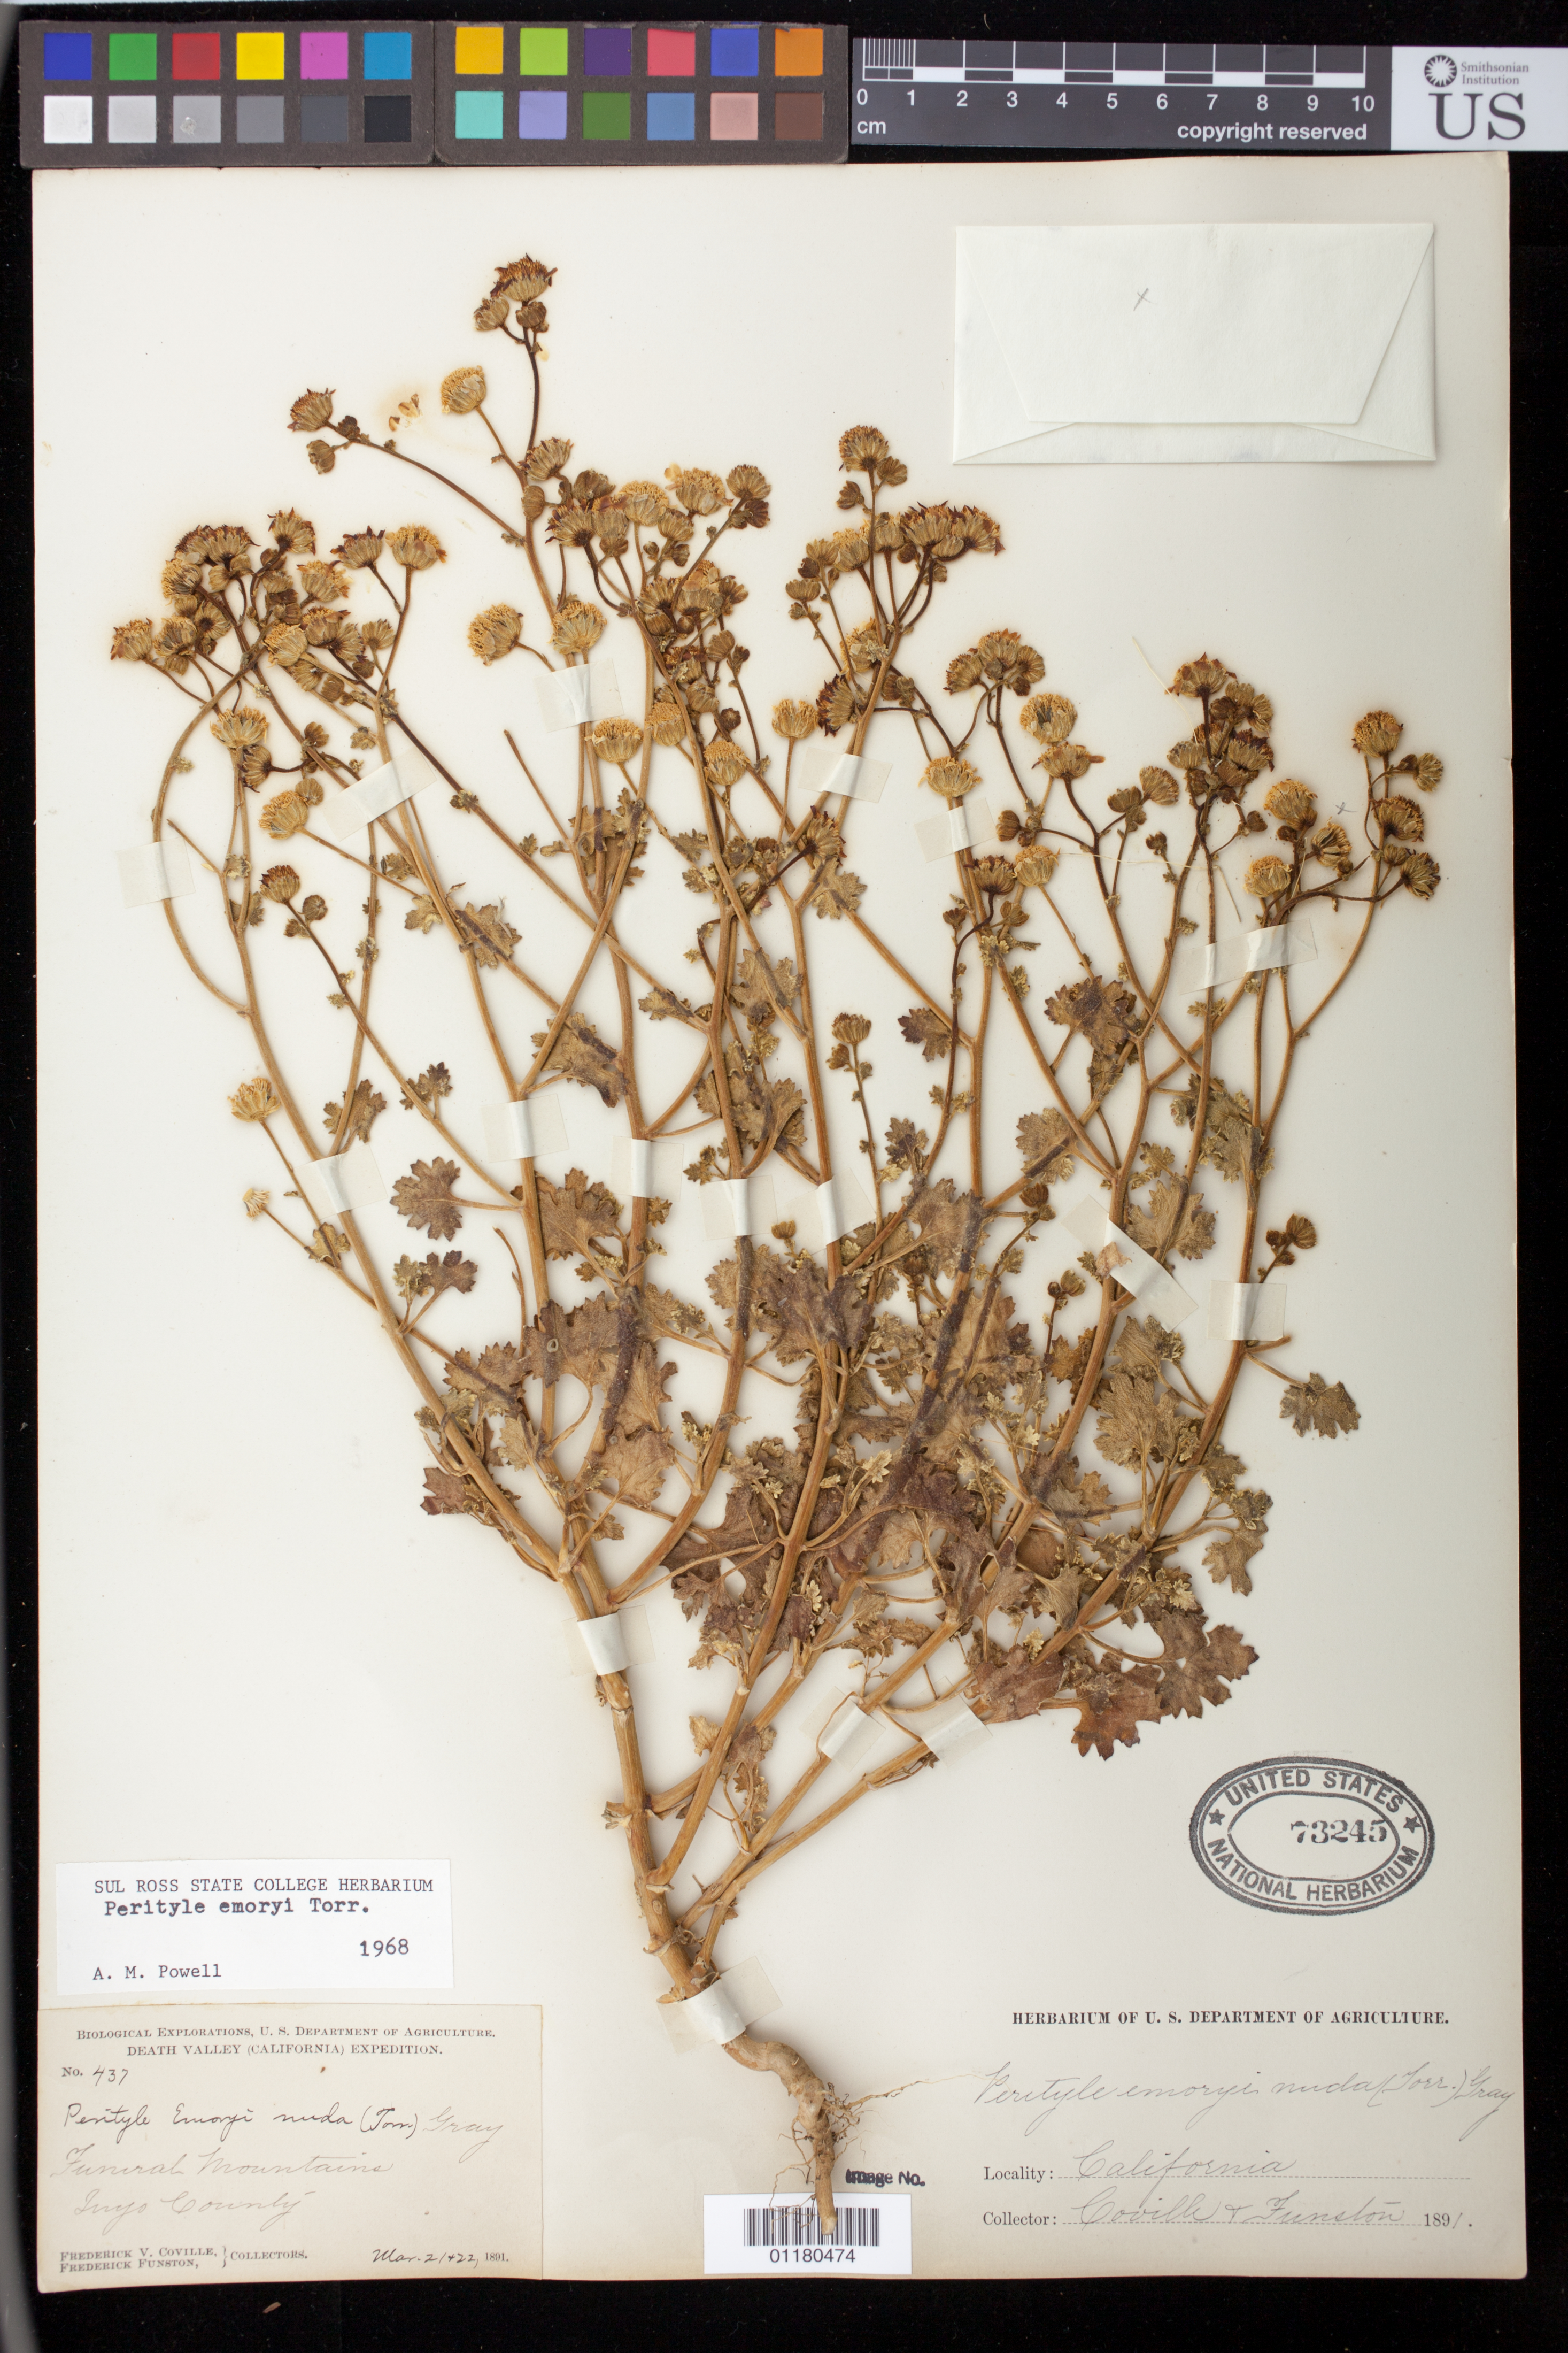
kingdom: Plantae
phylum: Tracheophyta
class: Magnoliopsida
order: Asterales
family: Asteraceae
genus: Perityle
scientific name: Perityle emoryi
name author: Torr.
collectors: F. V. Coville & F. Funston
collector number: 437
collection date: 1891-03-21,1892-03-22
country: United States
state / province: California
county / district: Inyo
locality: Funeral Mountains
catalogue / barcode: US 73245